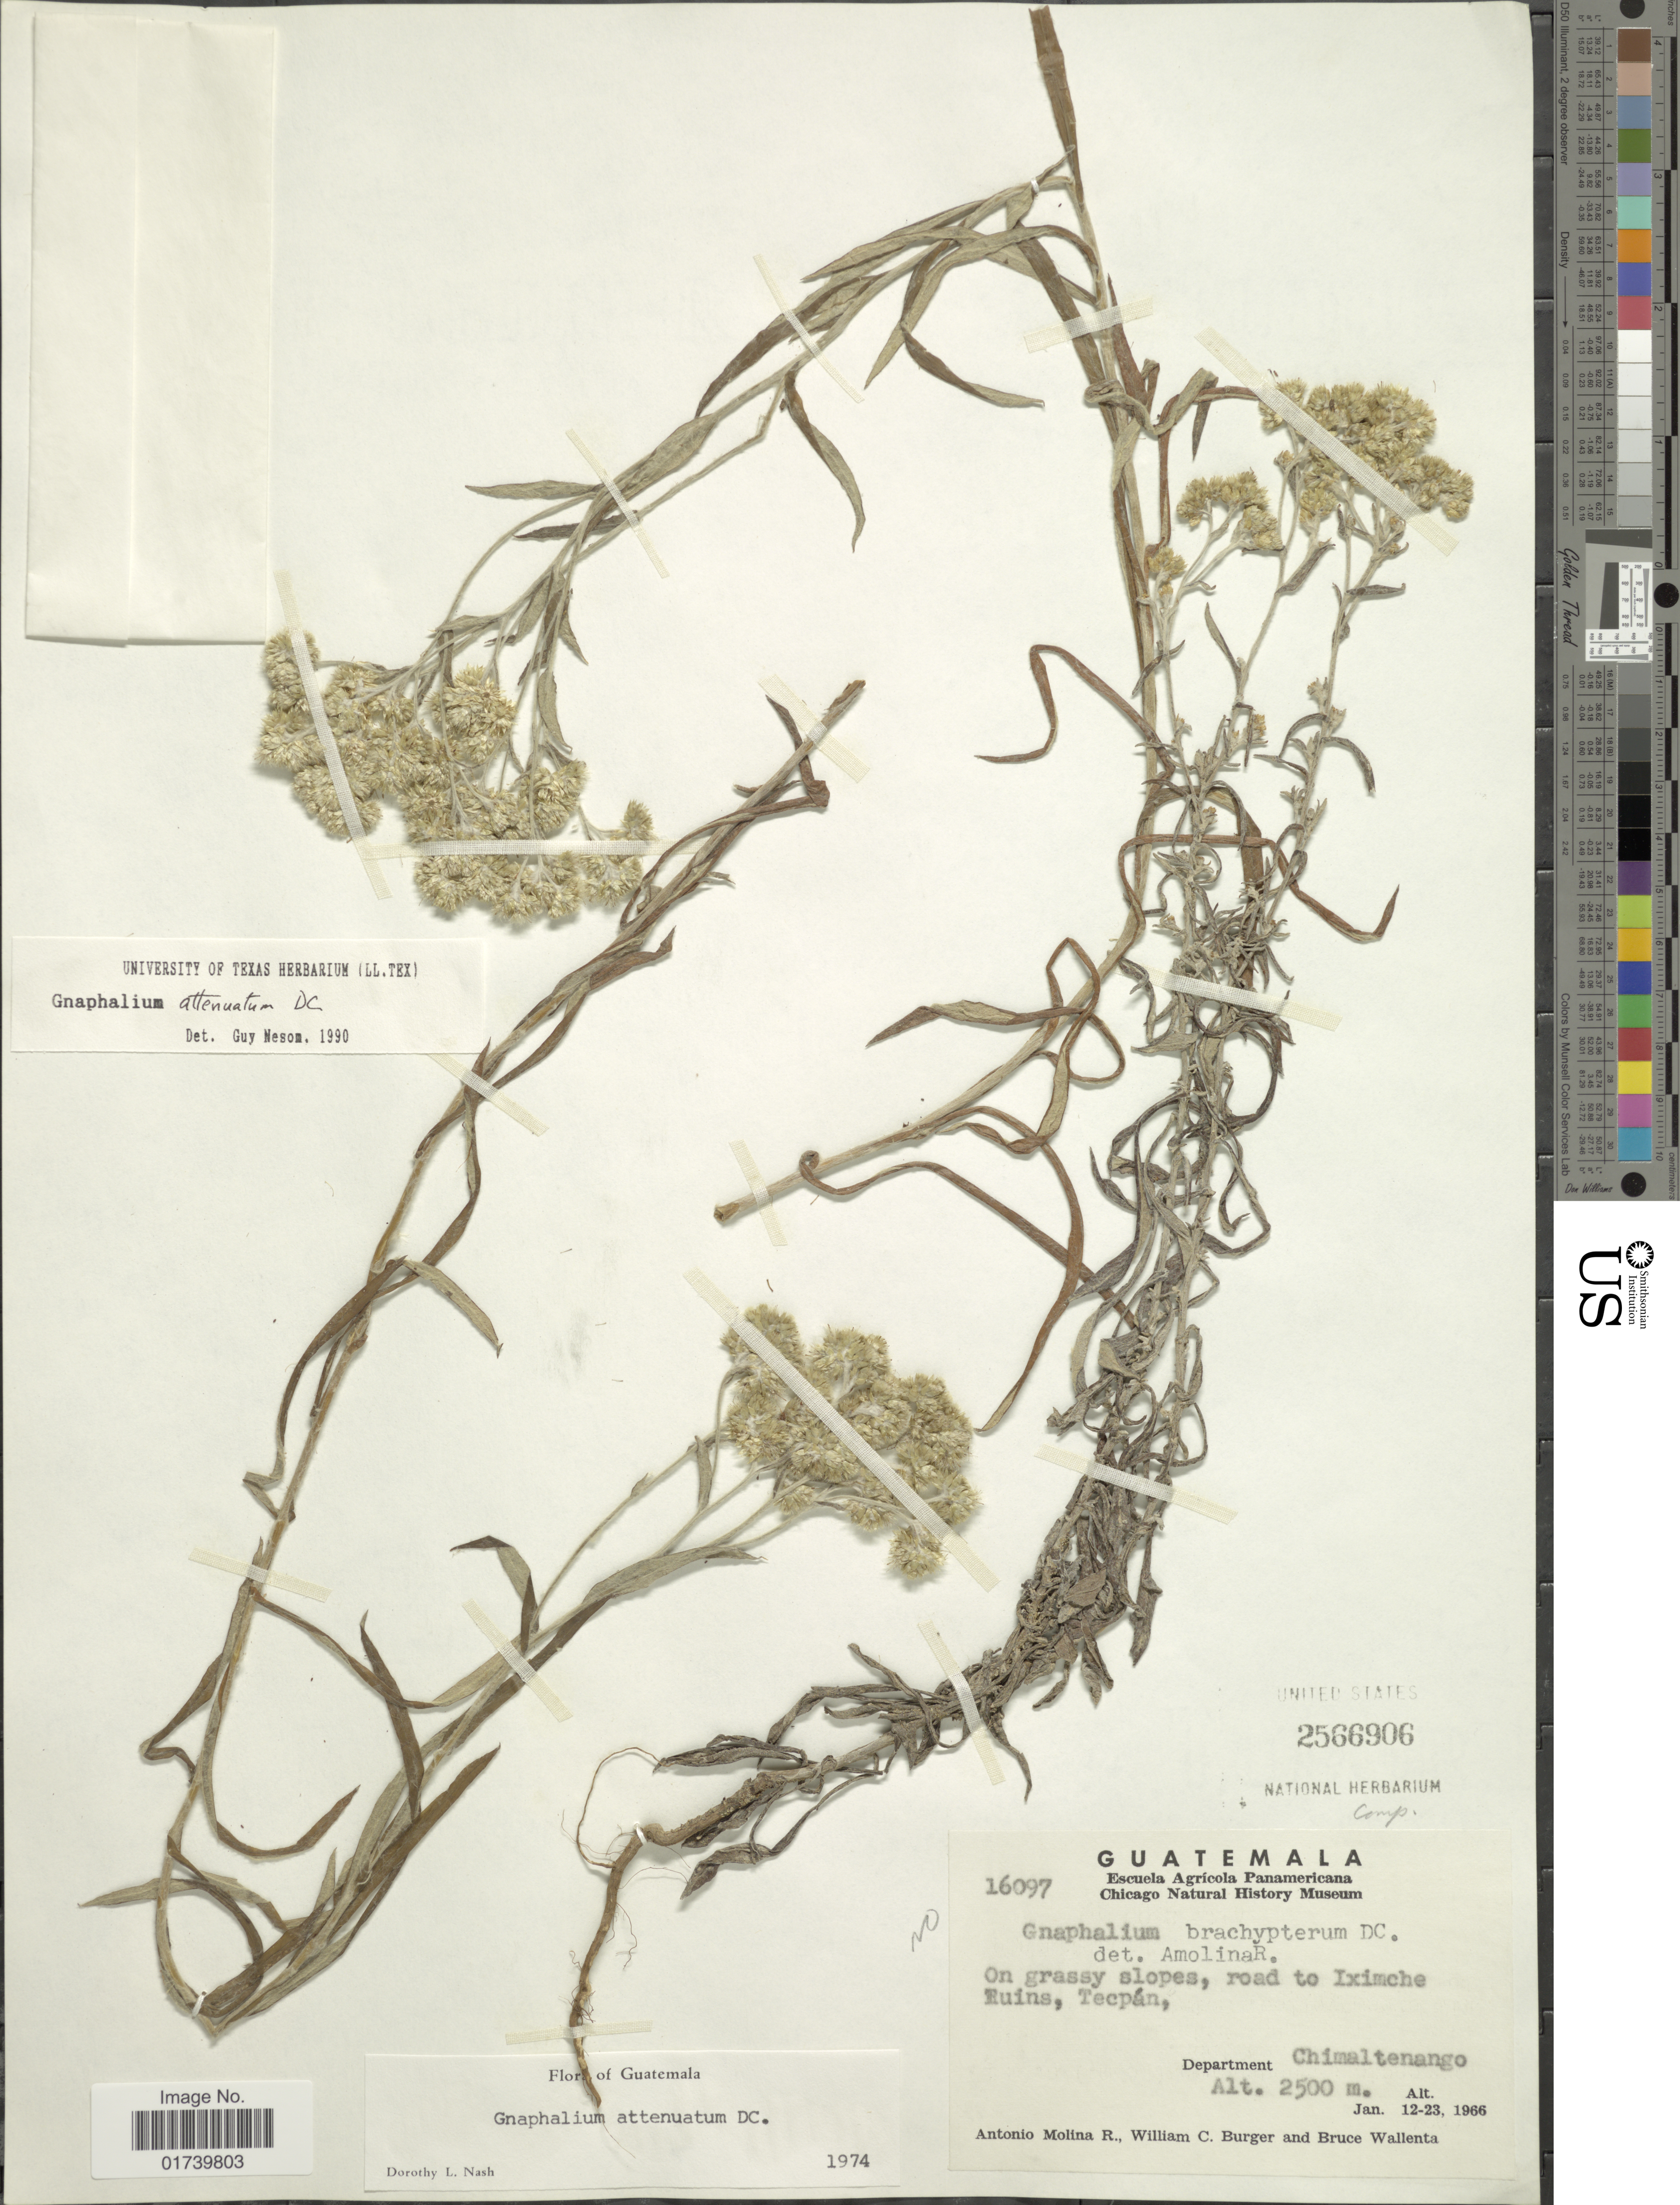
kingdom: Plantae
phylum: Tracheophyta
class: Magnoliopsida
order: Asterales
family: Asteraceae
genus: Pseudognaphalium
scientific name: Pseudognaphalium pruskii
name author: G.L. Nesom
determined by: Nesom, Guy L.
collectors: A. Molina R., W. Burger & B. Wallenta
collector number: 16097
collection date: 1966-01-12/1966-01-23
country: Guatemala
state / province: Chimaltenango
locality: Road to Iximche Ruins, Tecpan.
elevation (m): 2500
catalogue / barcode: US 2566906